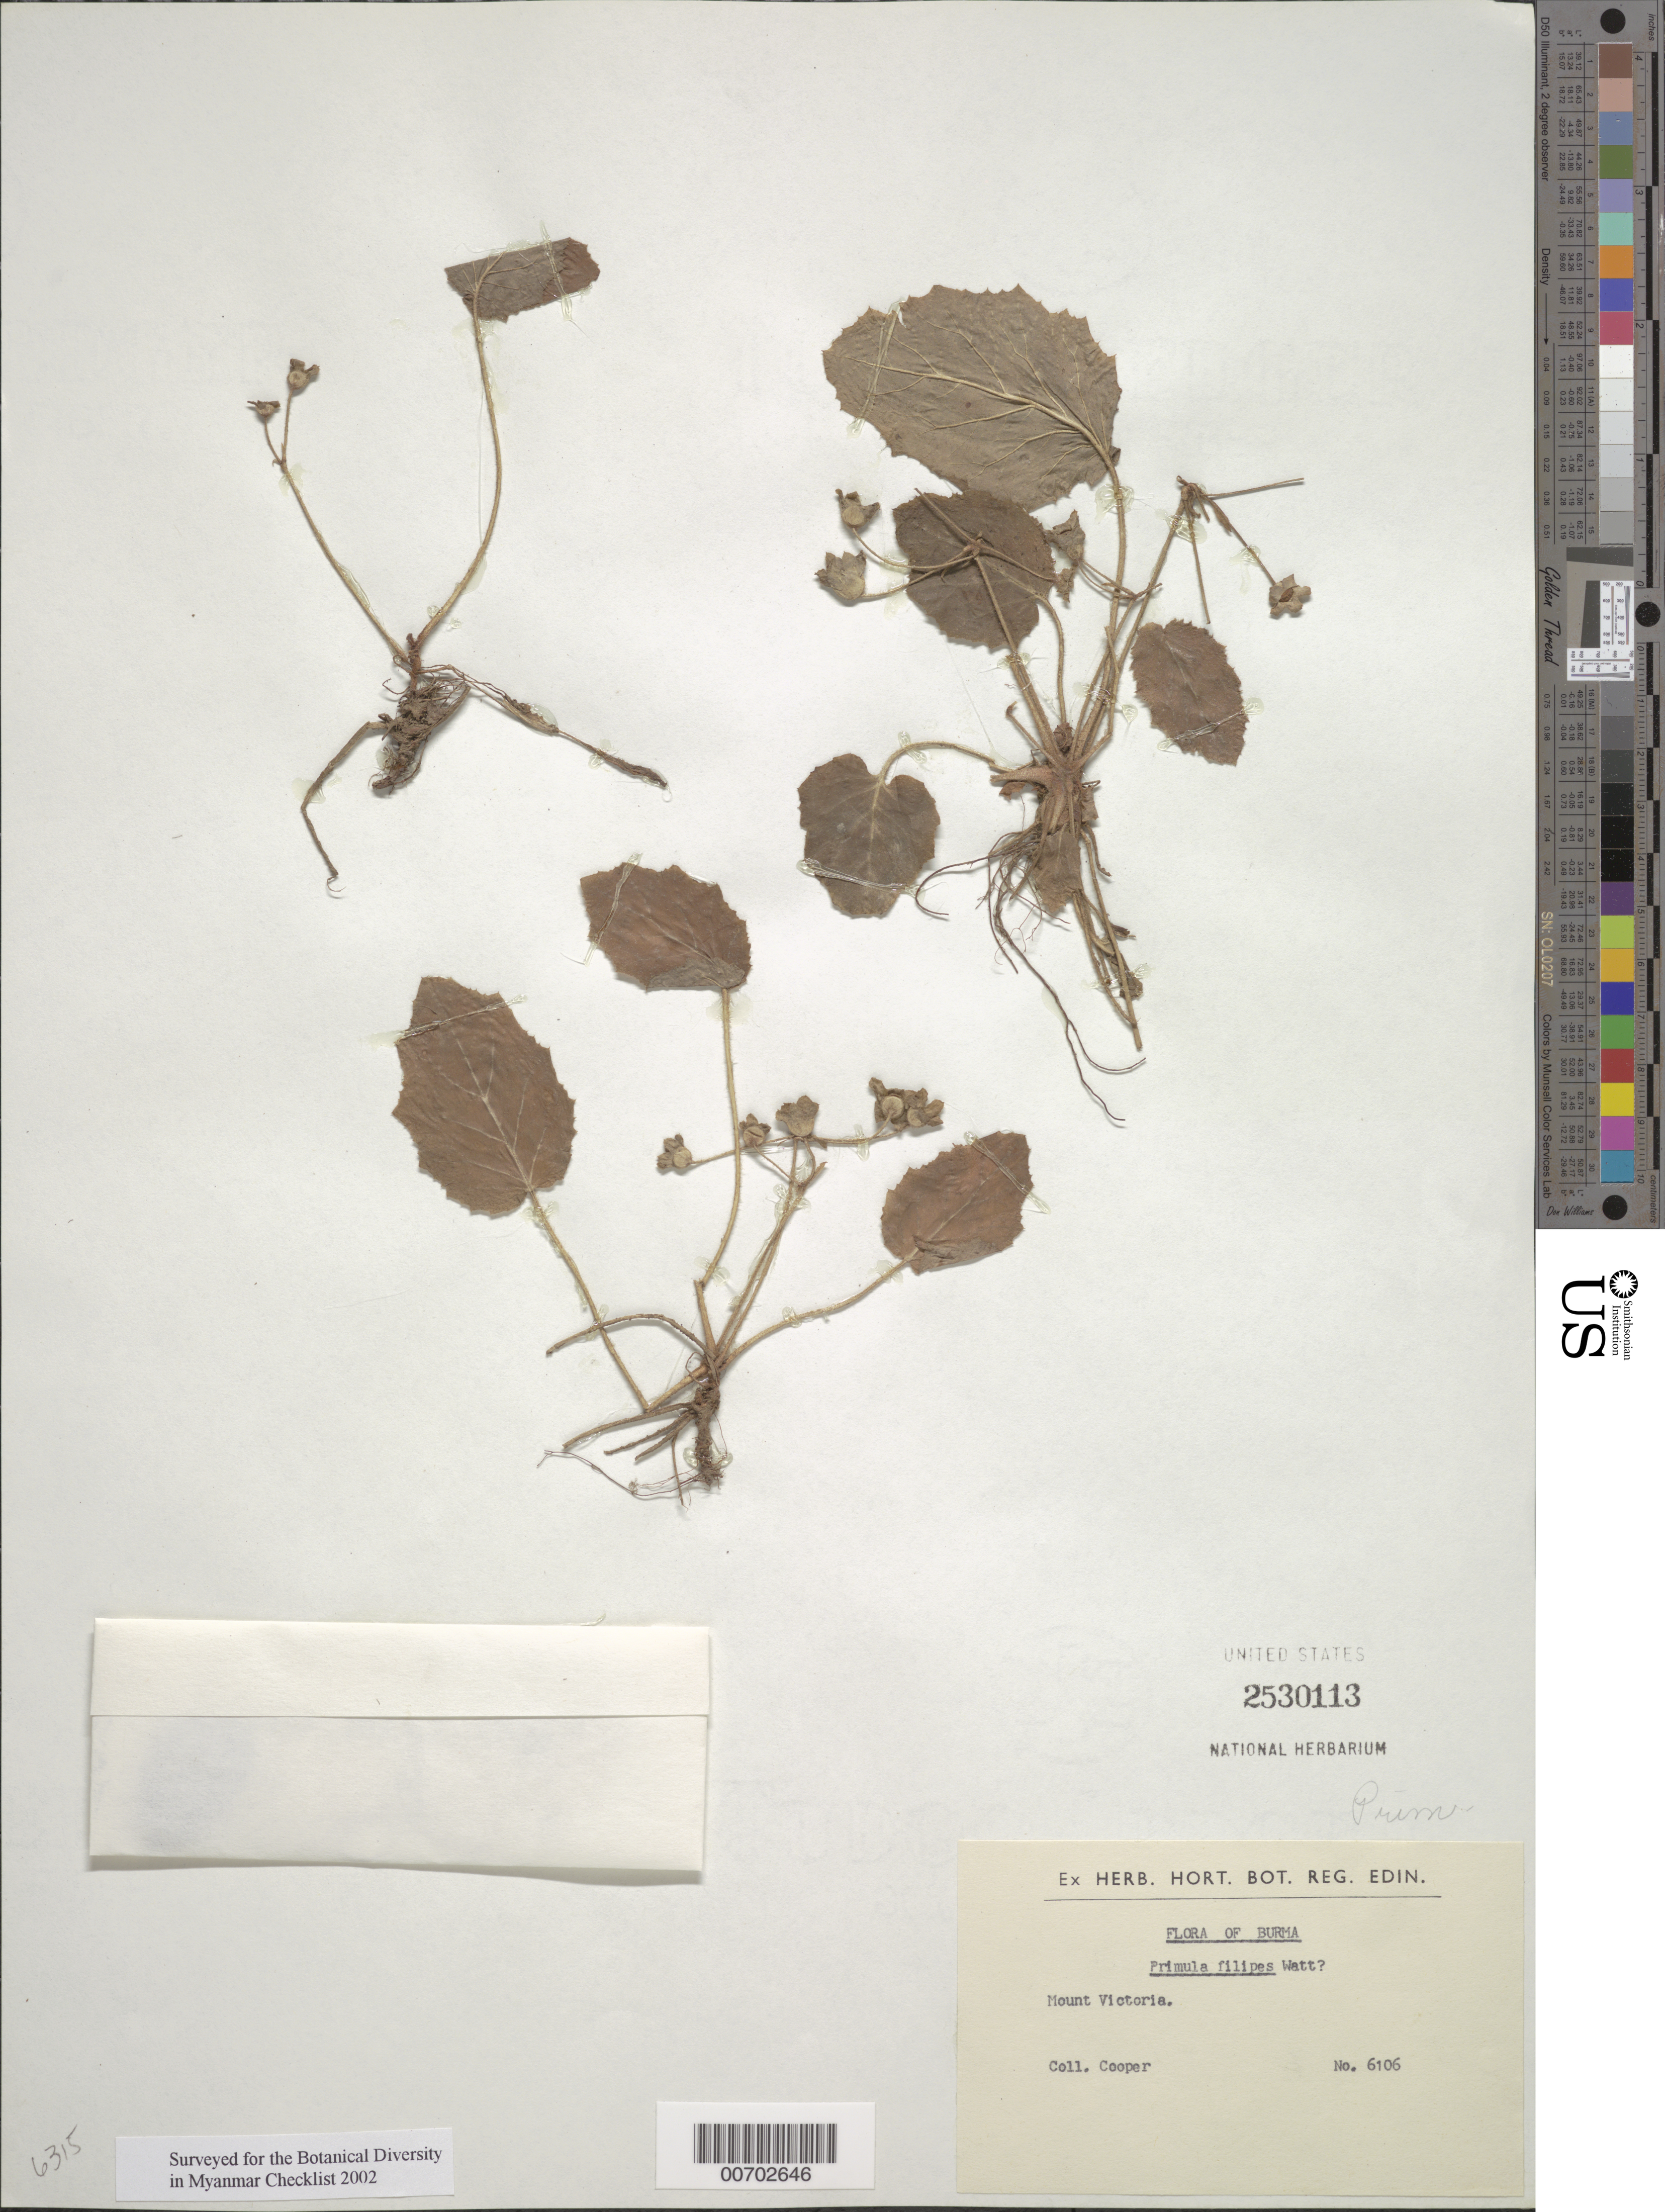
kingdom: Plantae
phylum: Tracheophyta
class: Magnoliopsida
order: Ericales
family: Primulaceae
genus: Primula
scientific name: Primula firmipes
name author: Balf. f. & Forrest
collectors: -- Cooper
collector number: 6106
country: Myanmar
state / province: Chin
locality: Mt. Victoria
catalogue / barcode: US 2530113